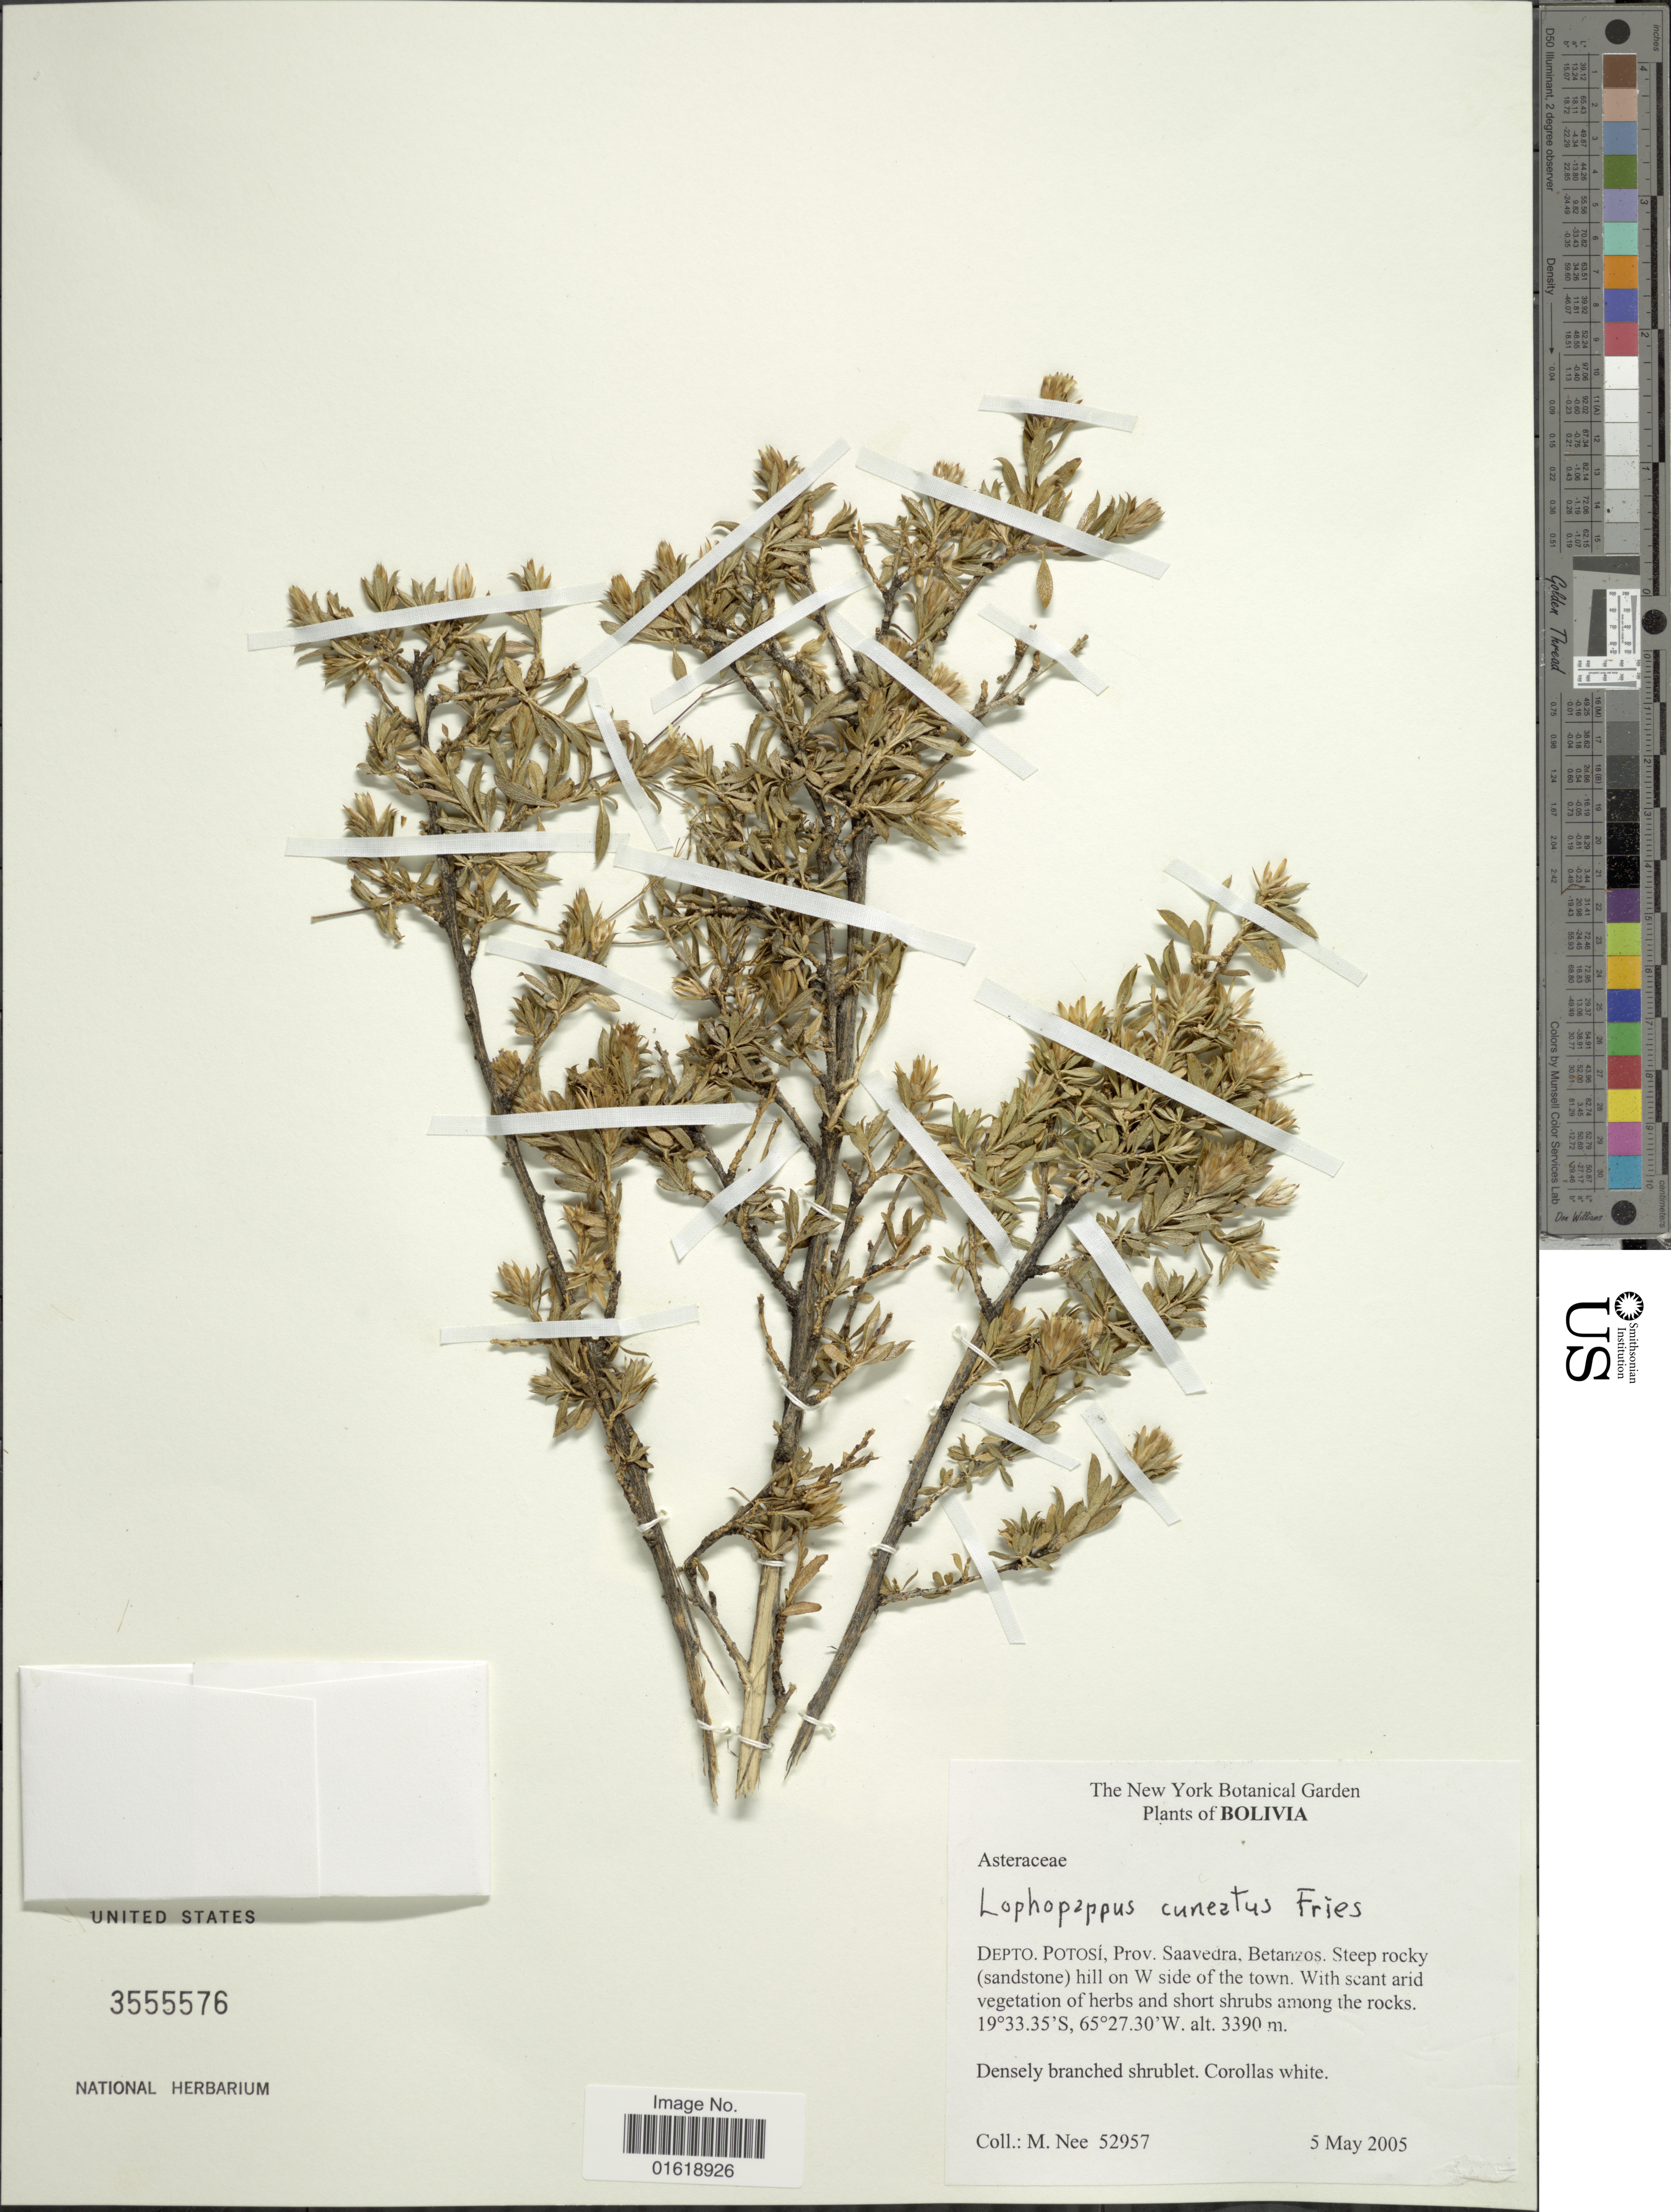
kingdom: Plantae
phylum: Tracheophyta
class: Magnoliopsida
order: Asterales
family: Asteraceae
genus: Lophopappus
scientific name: Lophopappus blakei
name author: Cabrera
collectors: M. Nee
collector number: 52957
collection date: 2005-05-05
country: Bolivia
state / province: Potosi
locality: Depto. Potosi, Prov. Saavedra, Betanzos. Steep rocky (sandstone) hill on W side of the town.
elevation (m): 3390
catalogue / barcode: US 3555576